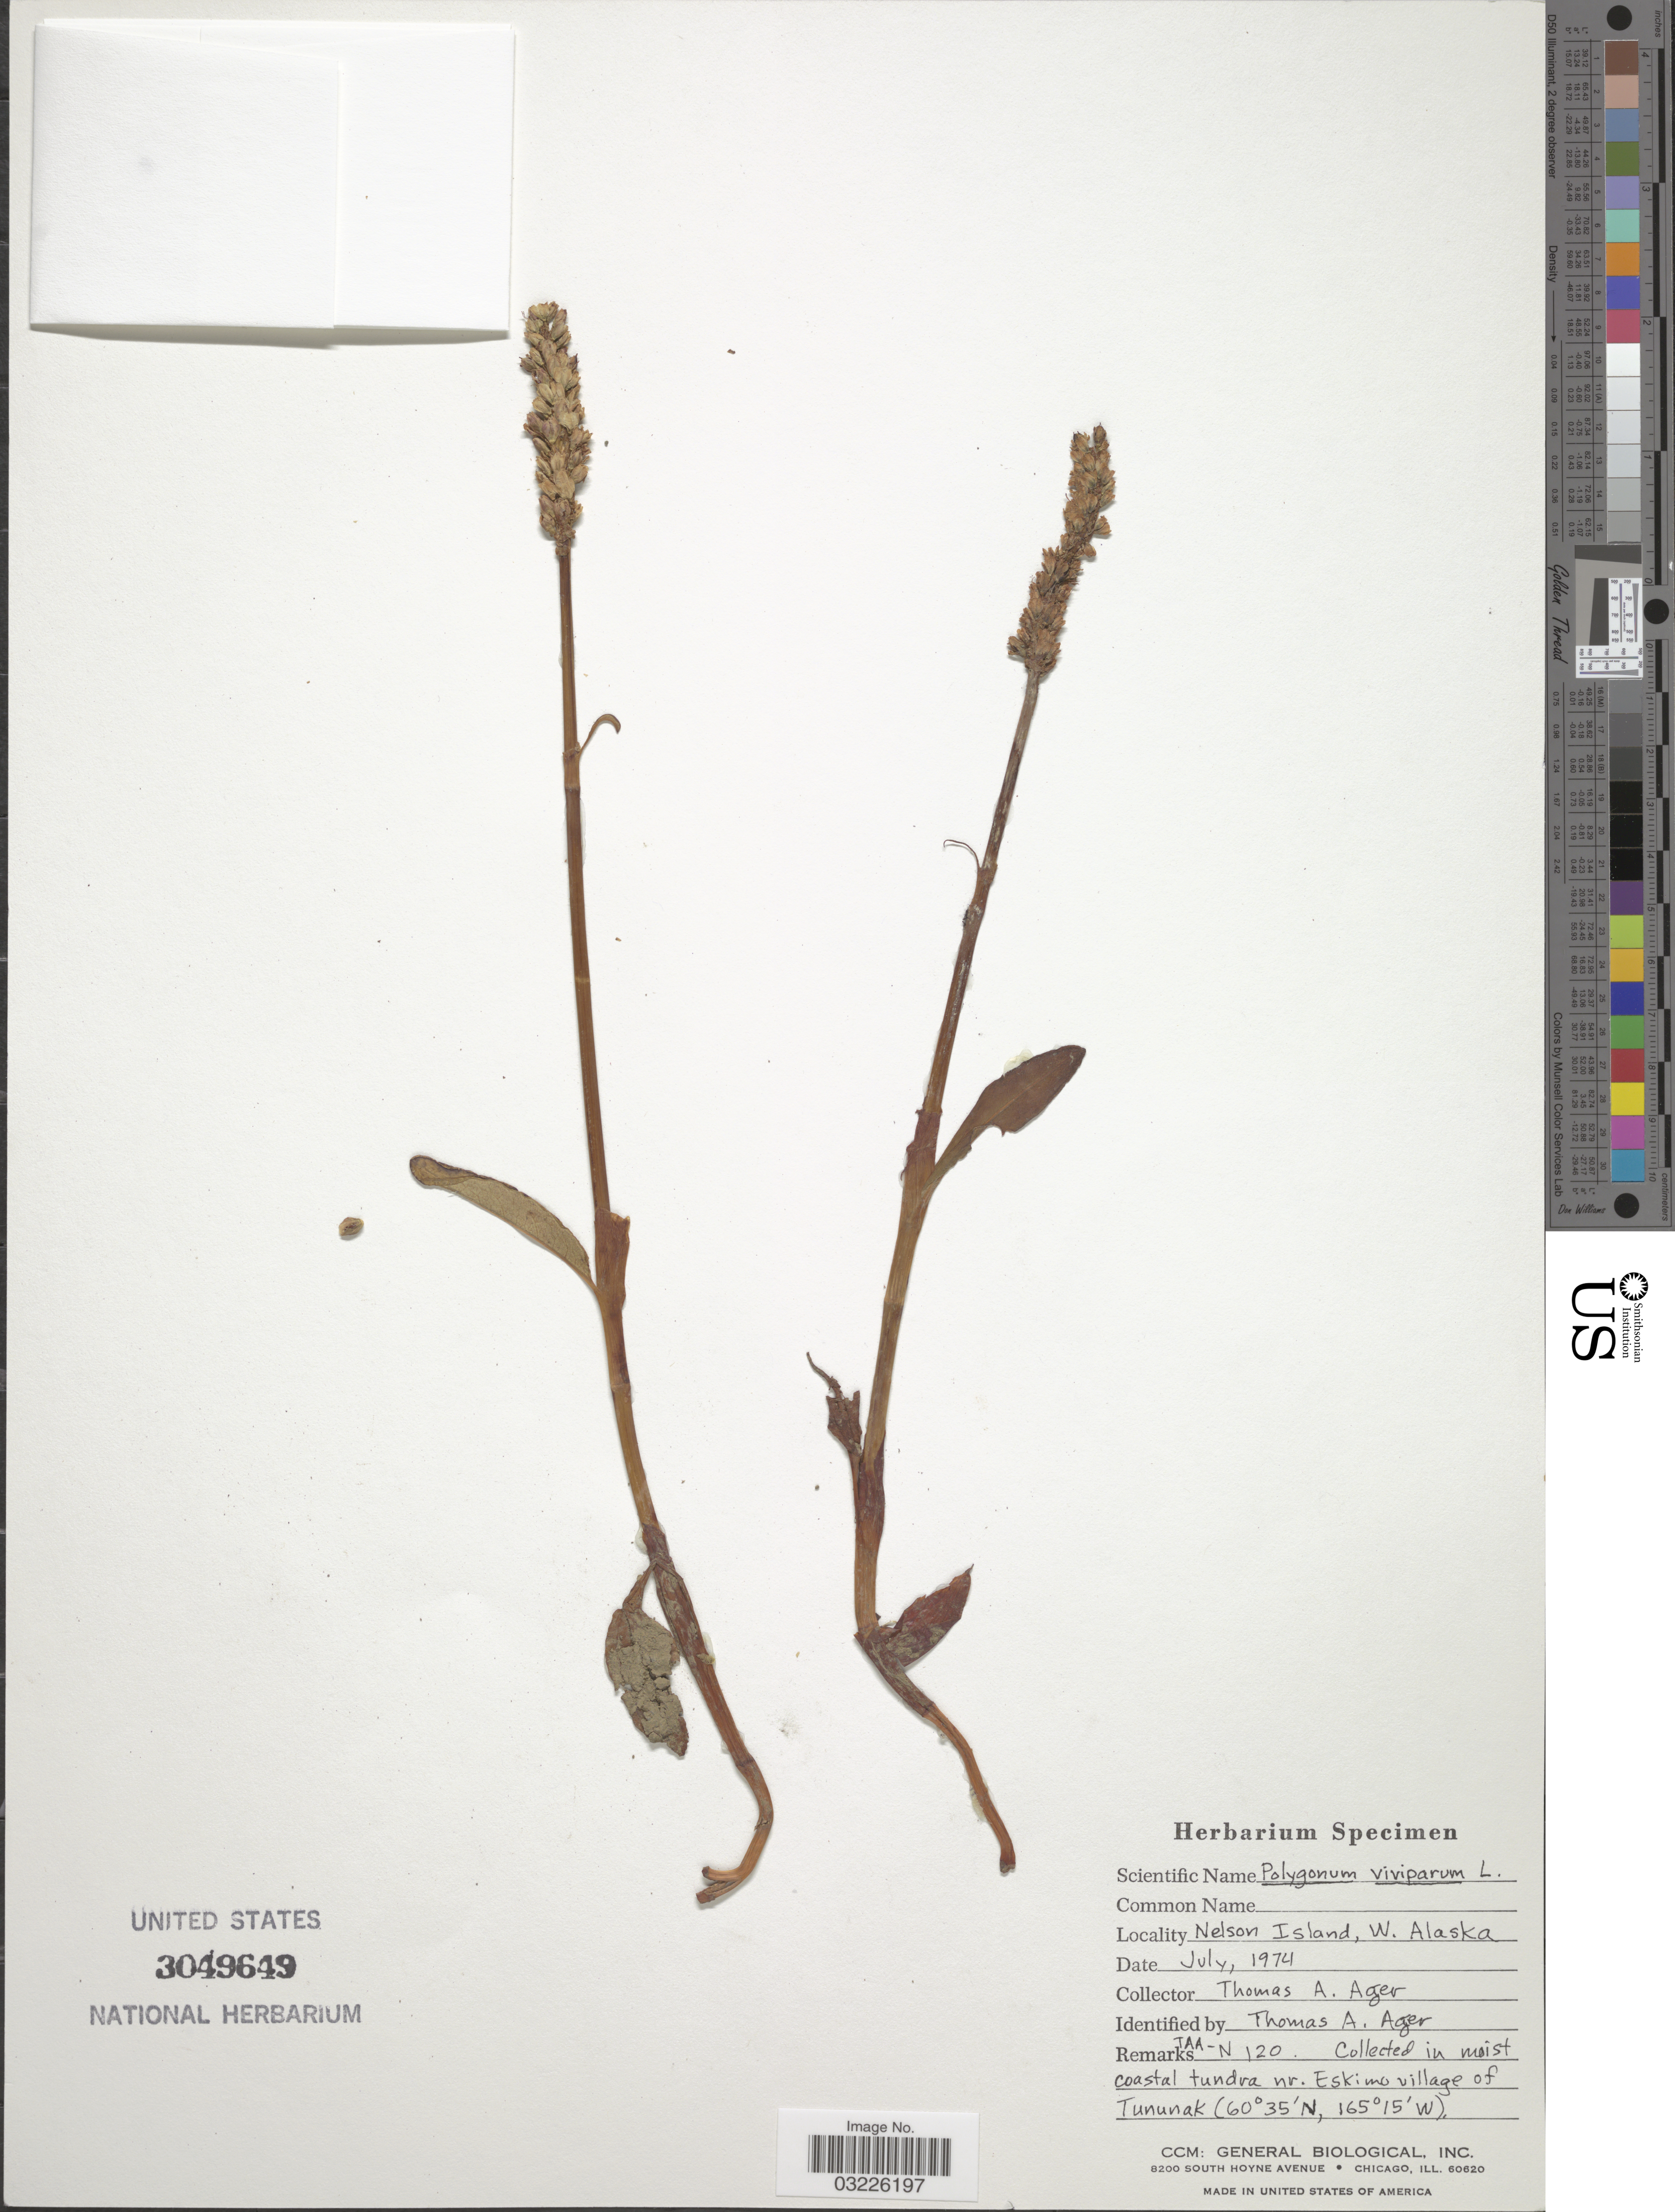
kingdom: Plantae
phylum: Tracheophyta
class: Magnoliopsida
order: Caryophyllales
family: Polygonaceae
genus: Bistorta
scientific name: Bistorta vivipara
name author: (L.) Delarbre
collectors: T. A. Ager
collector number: TAA-N 120?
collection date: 1974-07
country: United States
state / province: Alaska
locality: Nelson Island, W. Alaska. nr. Eskimo village of Tununak.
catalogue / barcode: US 3049649